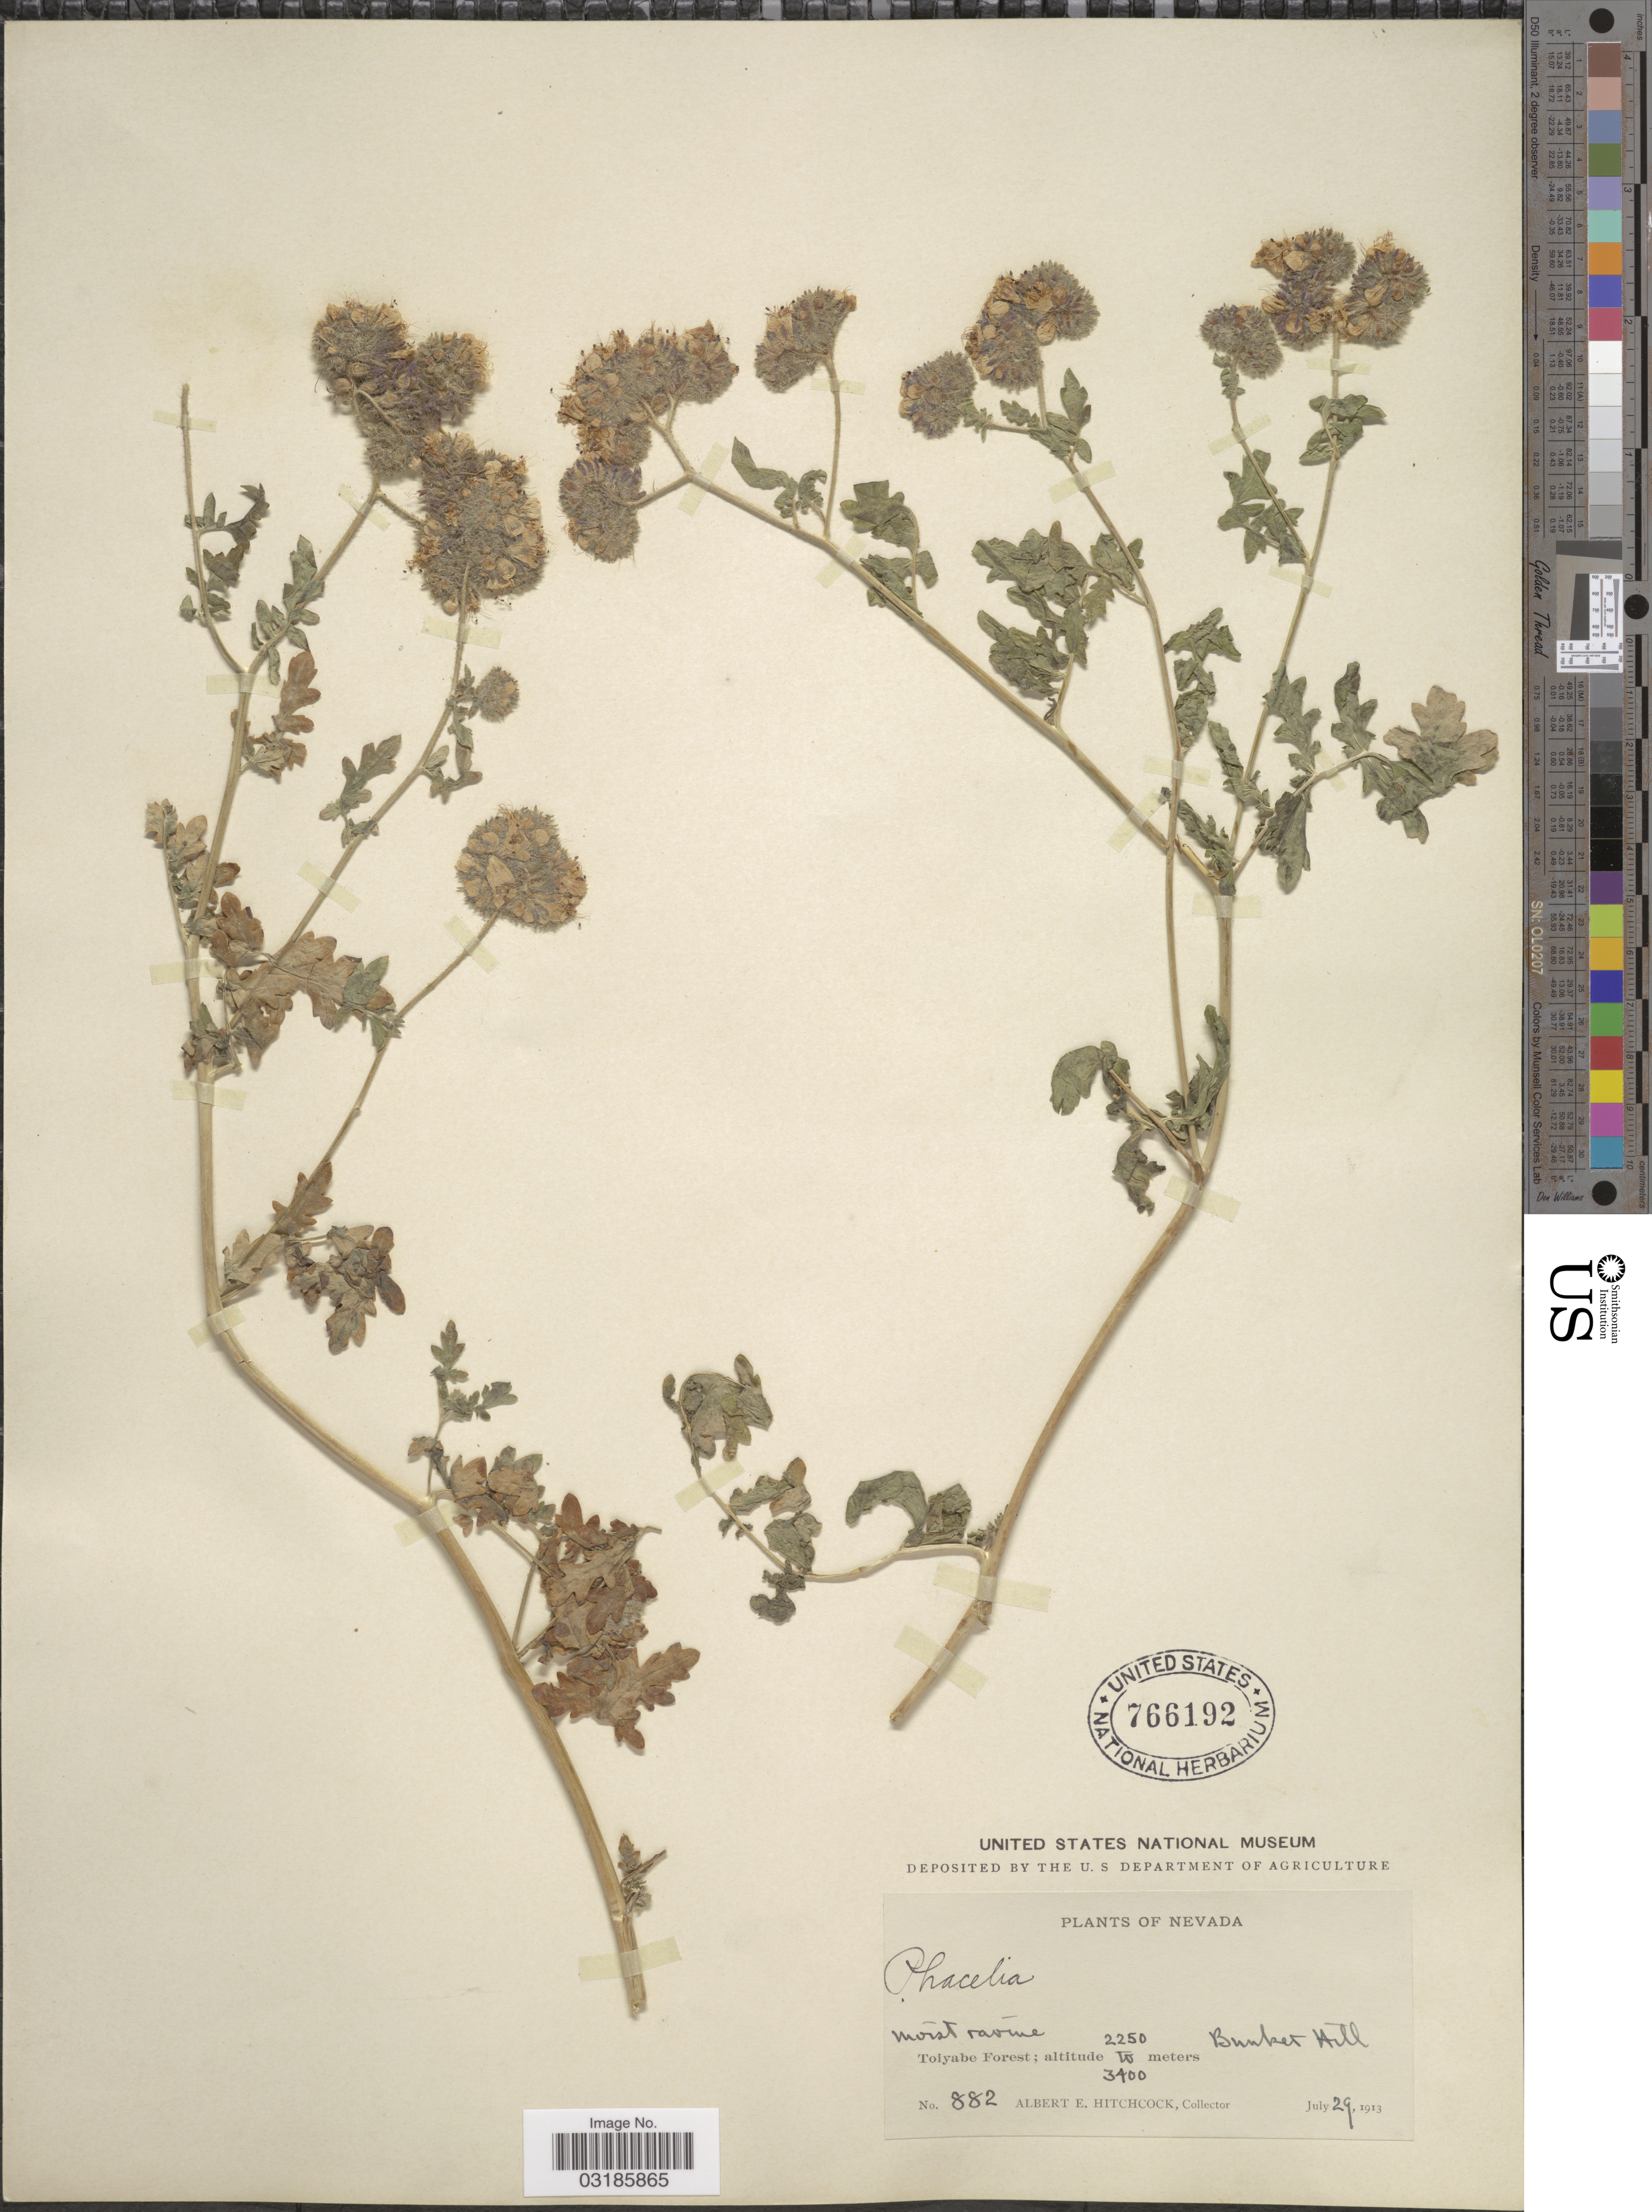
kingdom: Plantae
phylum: Tracheophyta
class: Magnoliopsida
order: Boraginales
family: Hydrophyllaceae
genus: Phacelia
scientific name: Phacelia ramosissima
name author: Douglas ex Lehm.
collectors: A. Hitchcock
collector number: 882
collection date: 1913-07-29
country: United States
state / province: Nevada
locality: Moist ravine. Toiyabe Forest Bunker Hill.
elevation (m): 2250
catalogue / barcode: US 766192